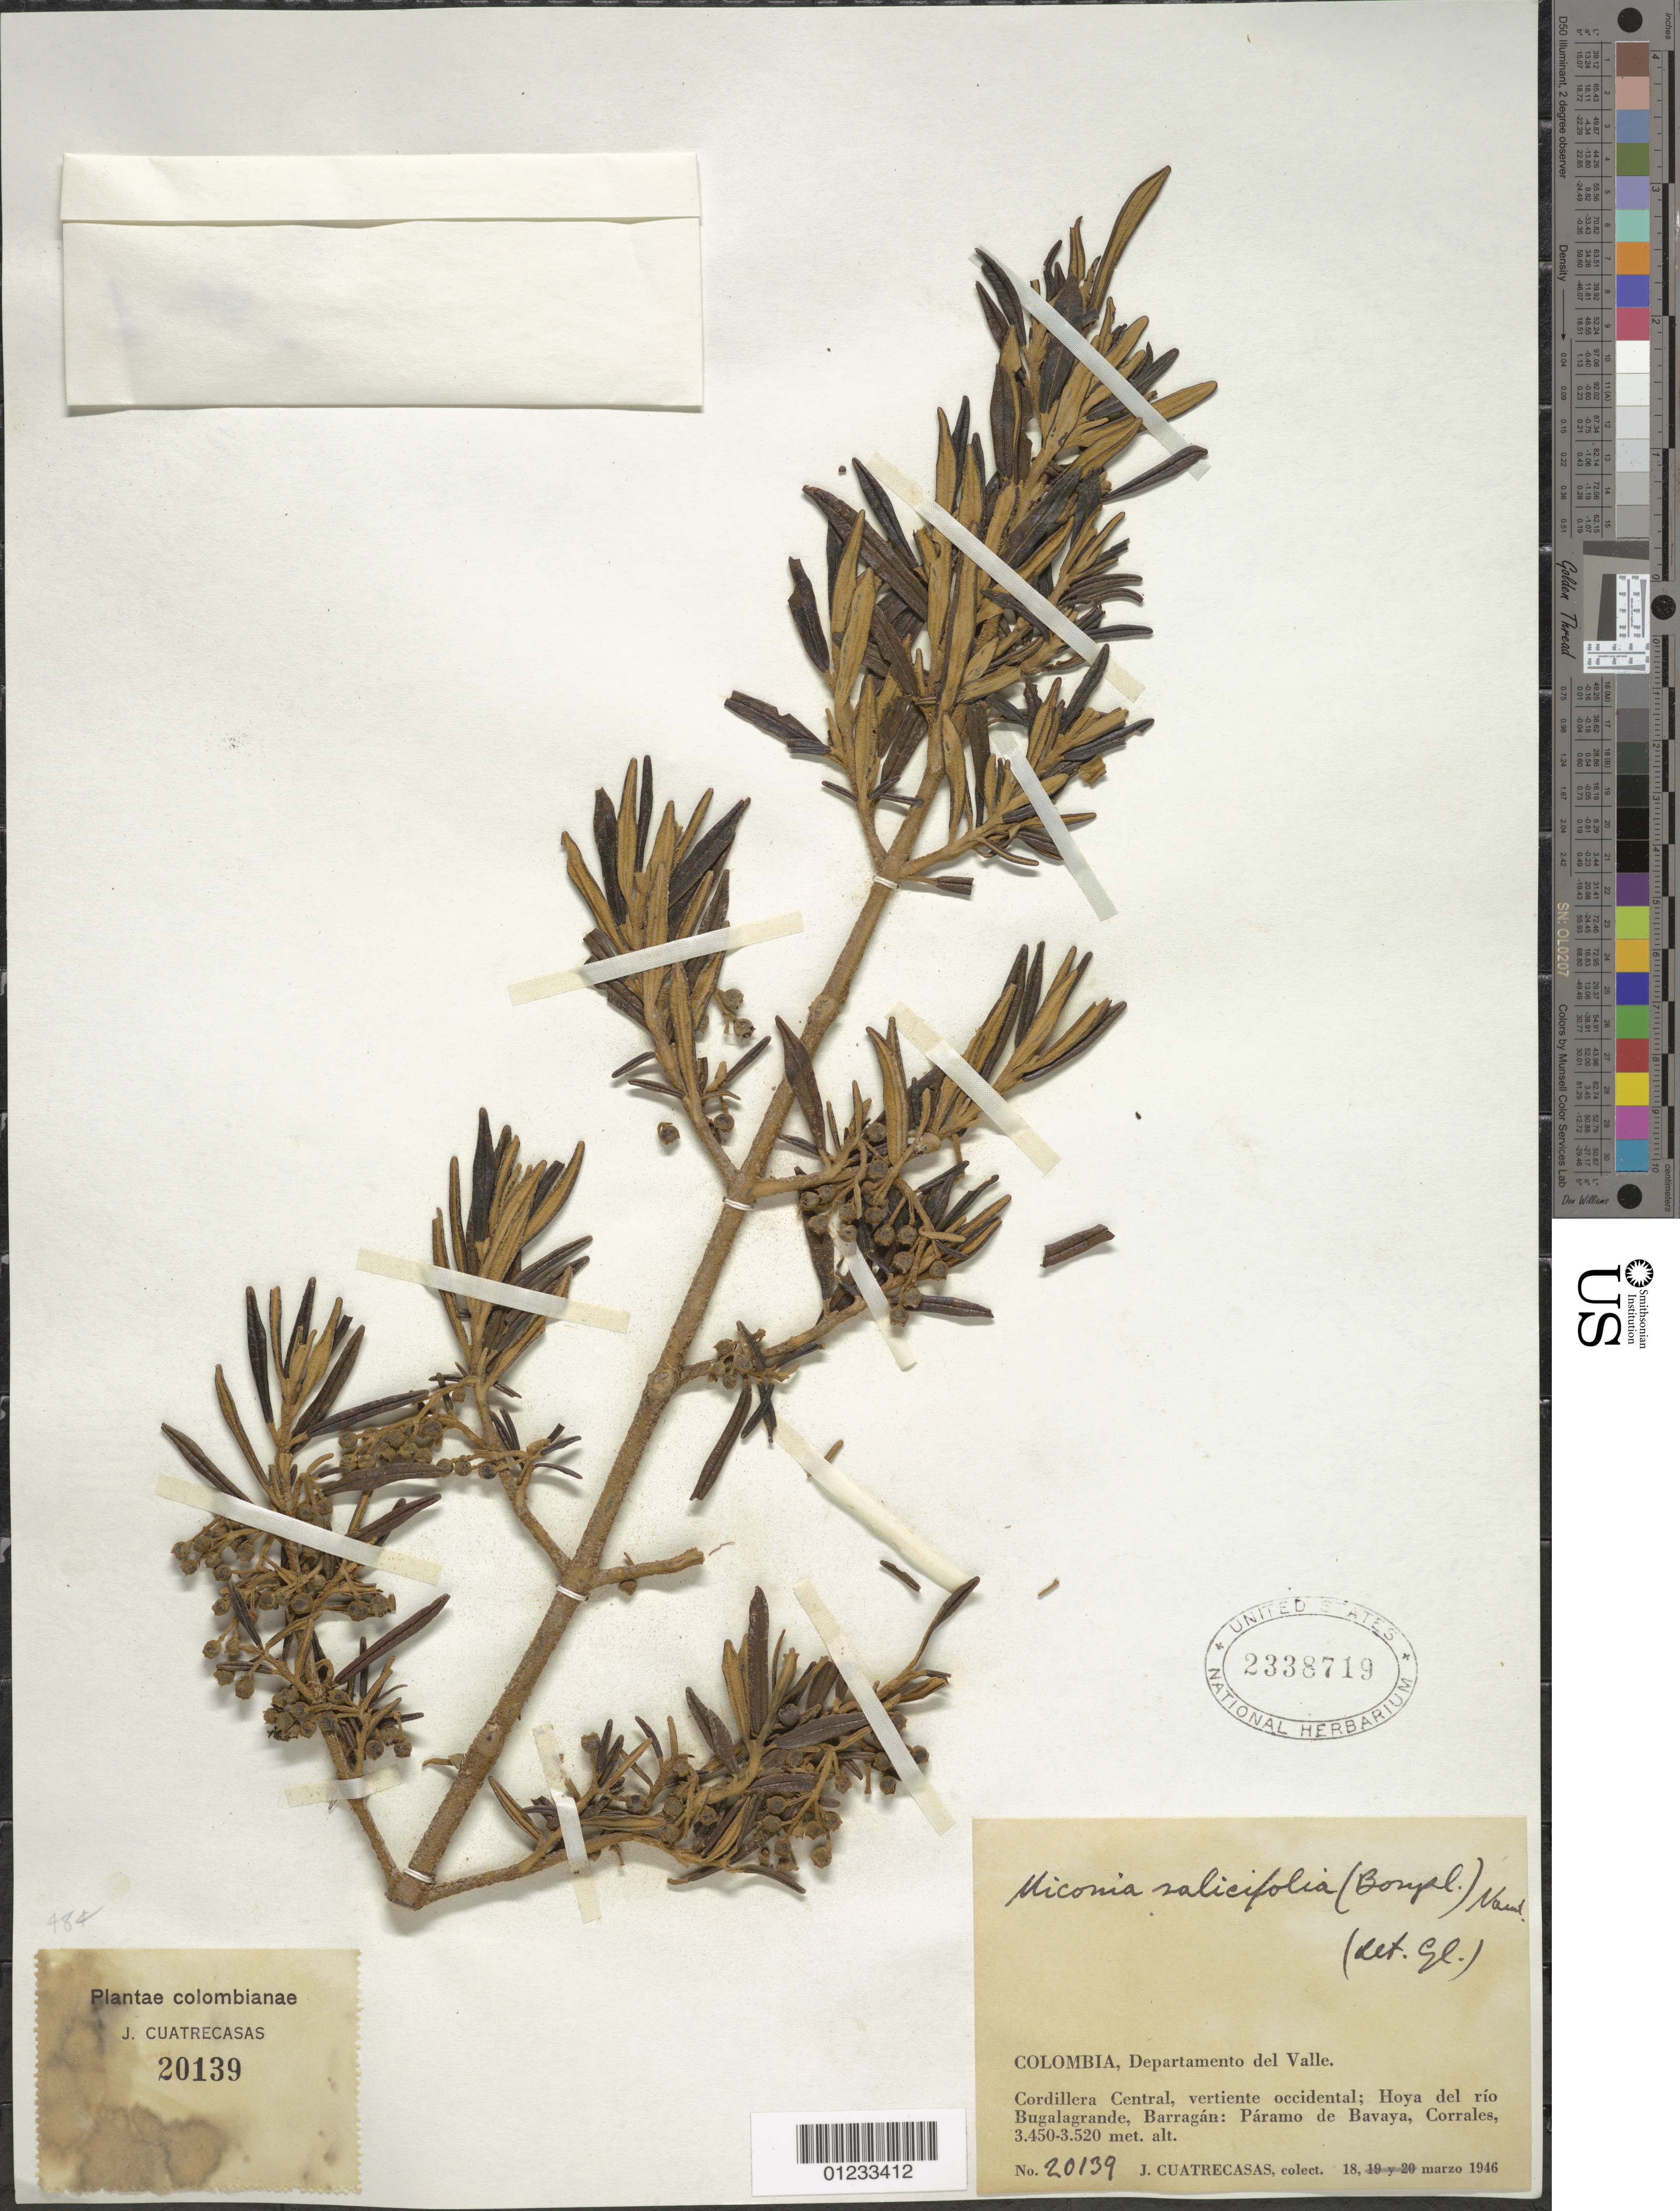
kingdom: Plantae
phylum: Tracheophyta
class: Magnoliopsida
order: Myrtales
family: Melastomataceae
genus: Miconia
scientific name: Miconia salicifolia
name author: (Bonpl.) Naudin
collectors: J. Cuatrecasas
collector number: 20139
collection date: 1946-03-18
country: Colombia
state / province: Valle del Cauca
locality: Cordillera Central, vertiente occidental; Hoya del río Bugalagrande, Brarragán: Páramo de Bavaya, Corrales.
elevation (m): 3450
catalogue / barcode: US 2338719